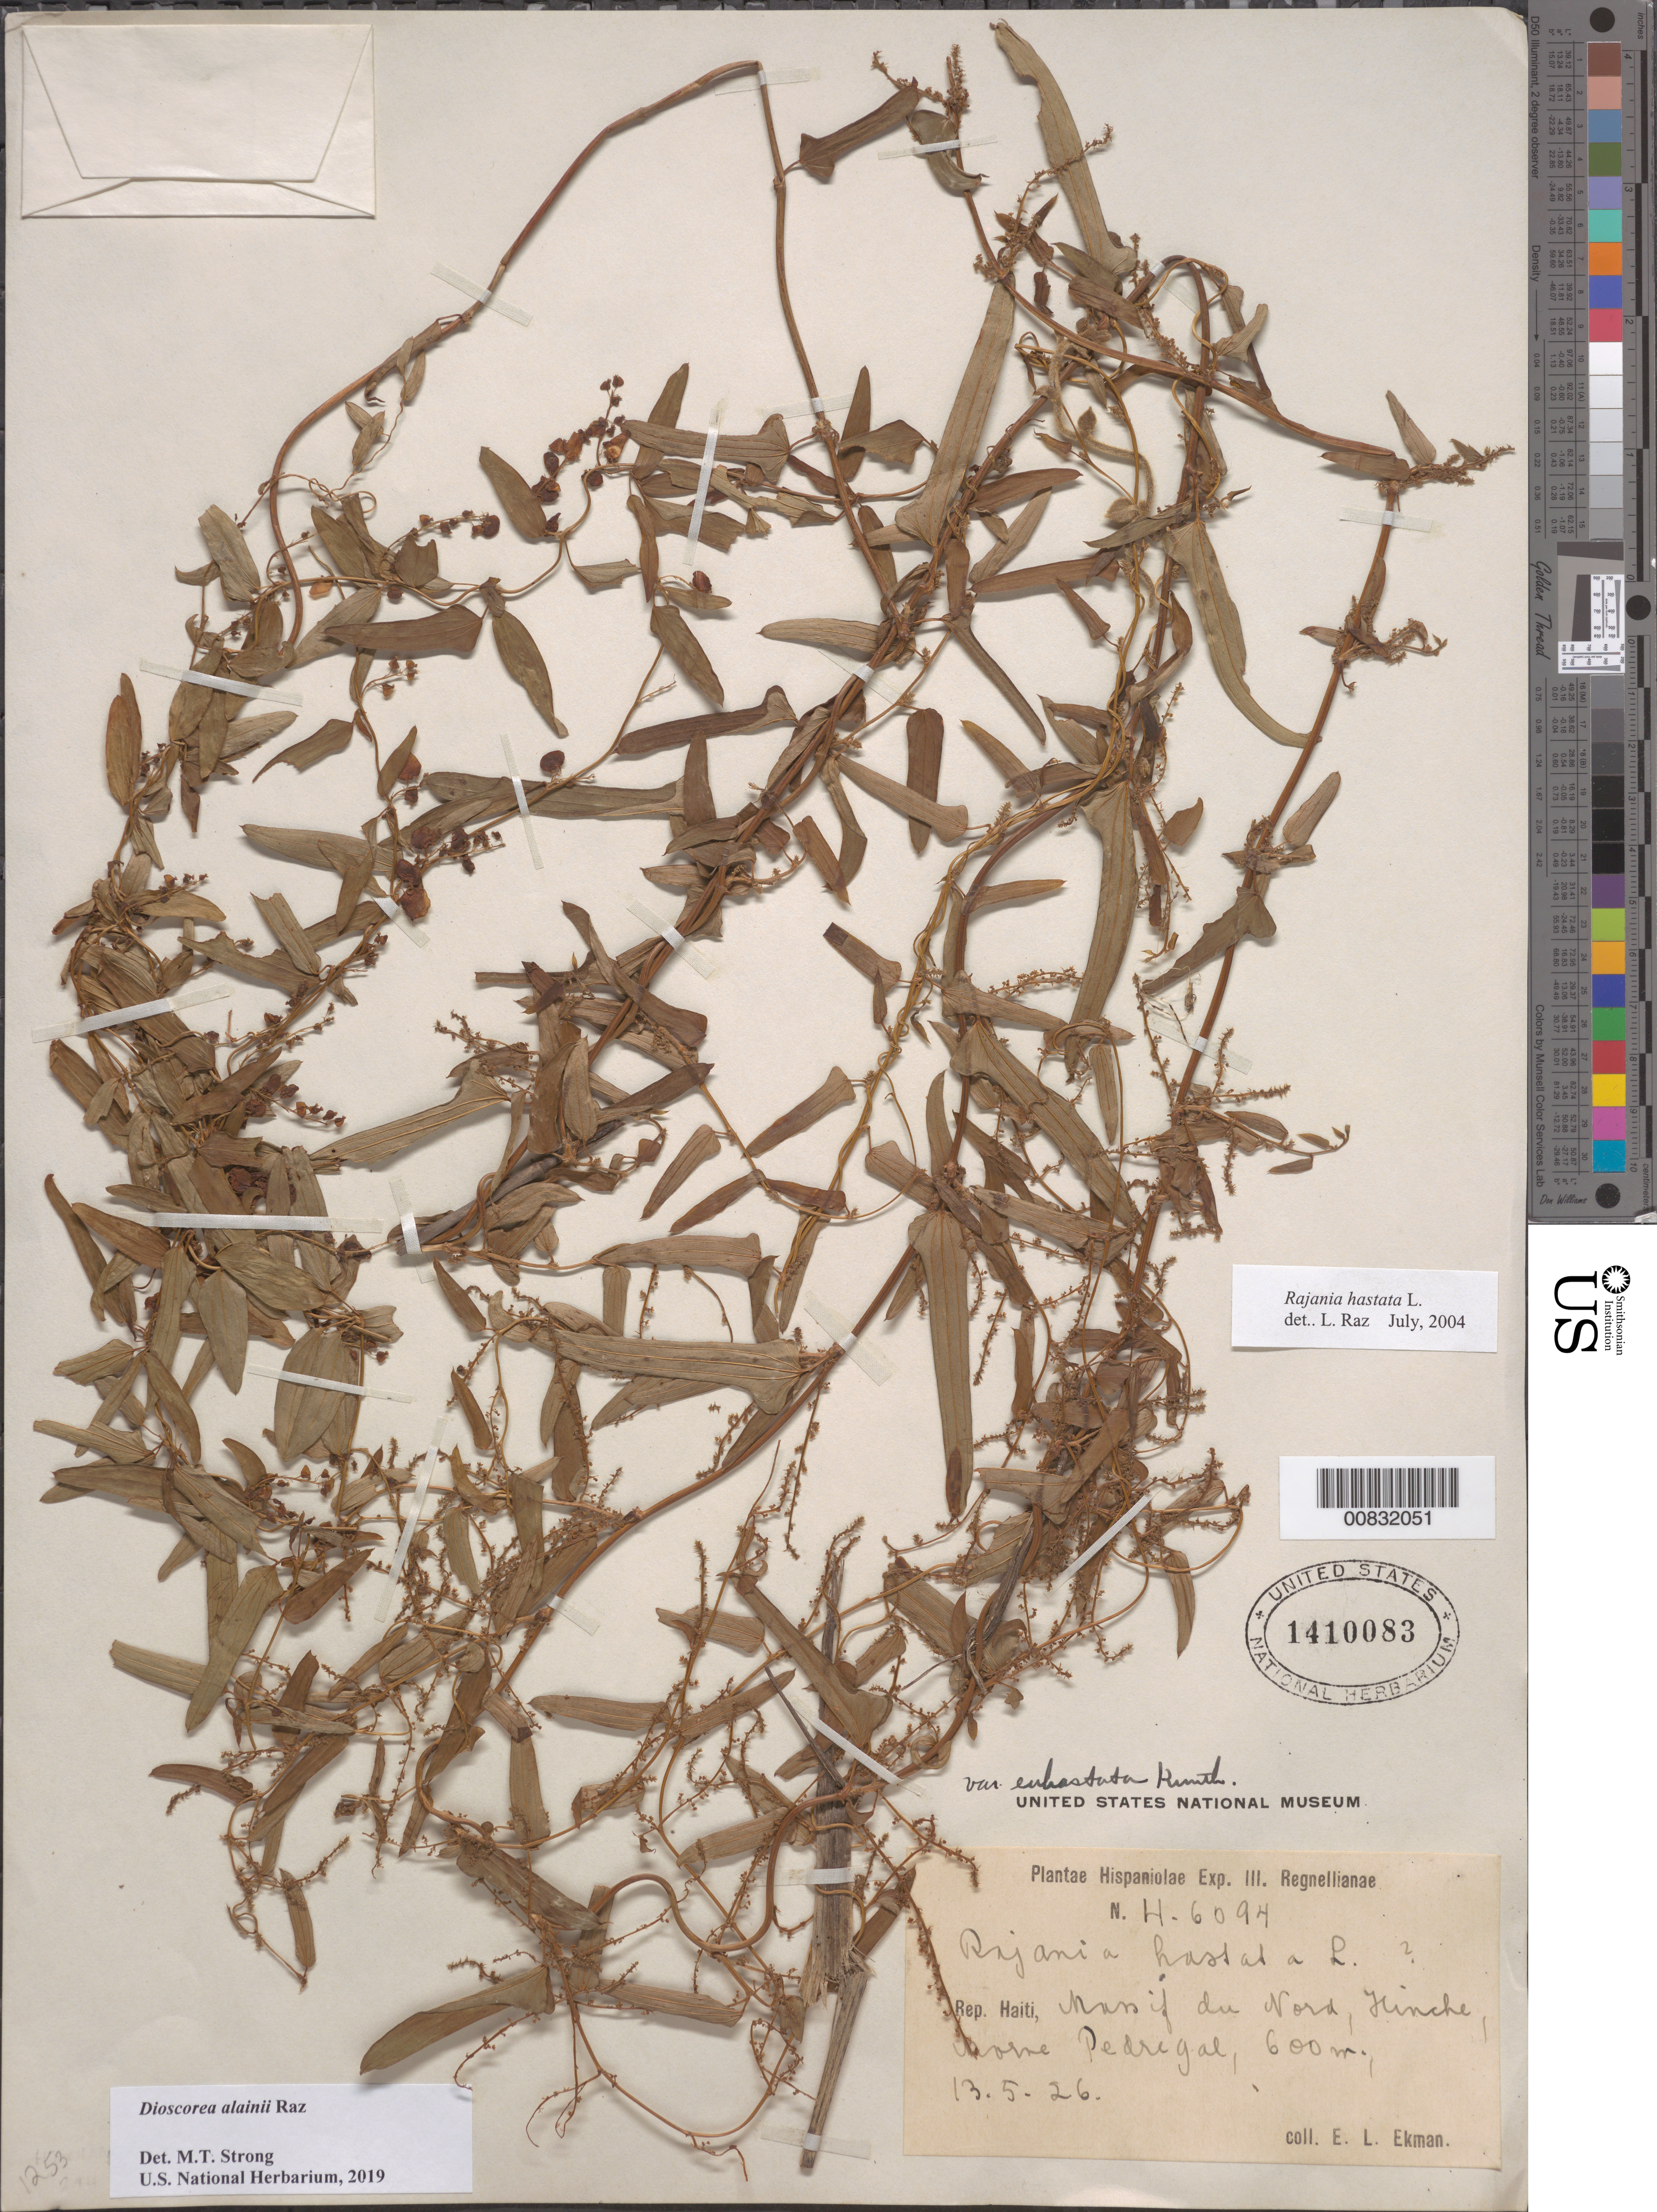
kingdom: Plantae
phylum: Tracheophyta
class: Liliopsida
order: Dioscoreales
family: Dioscoreaceae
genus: Dioscorea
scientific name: Dioscorea alainii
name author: Raz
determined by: Strong, M. T., (US), Smithsonian Institution - National Museum of Natural History (UNITED STATES)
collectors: E. L. Ekman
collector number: H 6094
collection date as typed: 13 May 1926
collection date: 1926-05-13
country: Haiti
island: Hispaniola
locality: Massif du Nord, Hinche, Morne Pedregal.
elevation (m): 600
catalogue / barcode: US 1410083